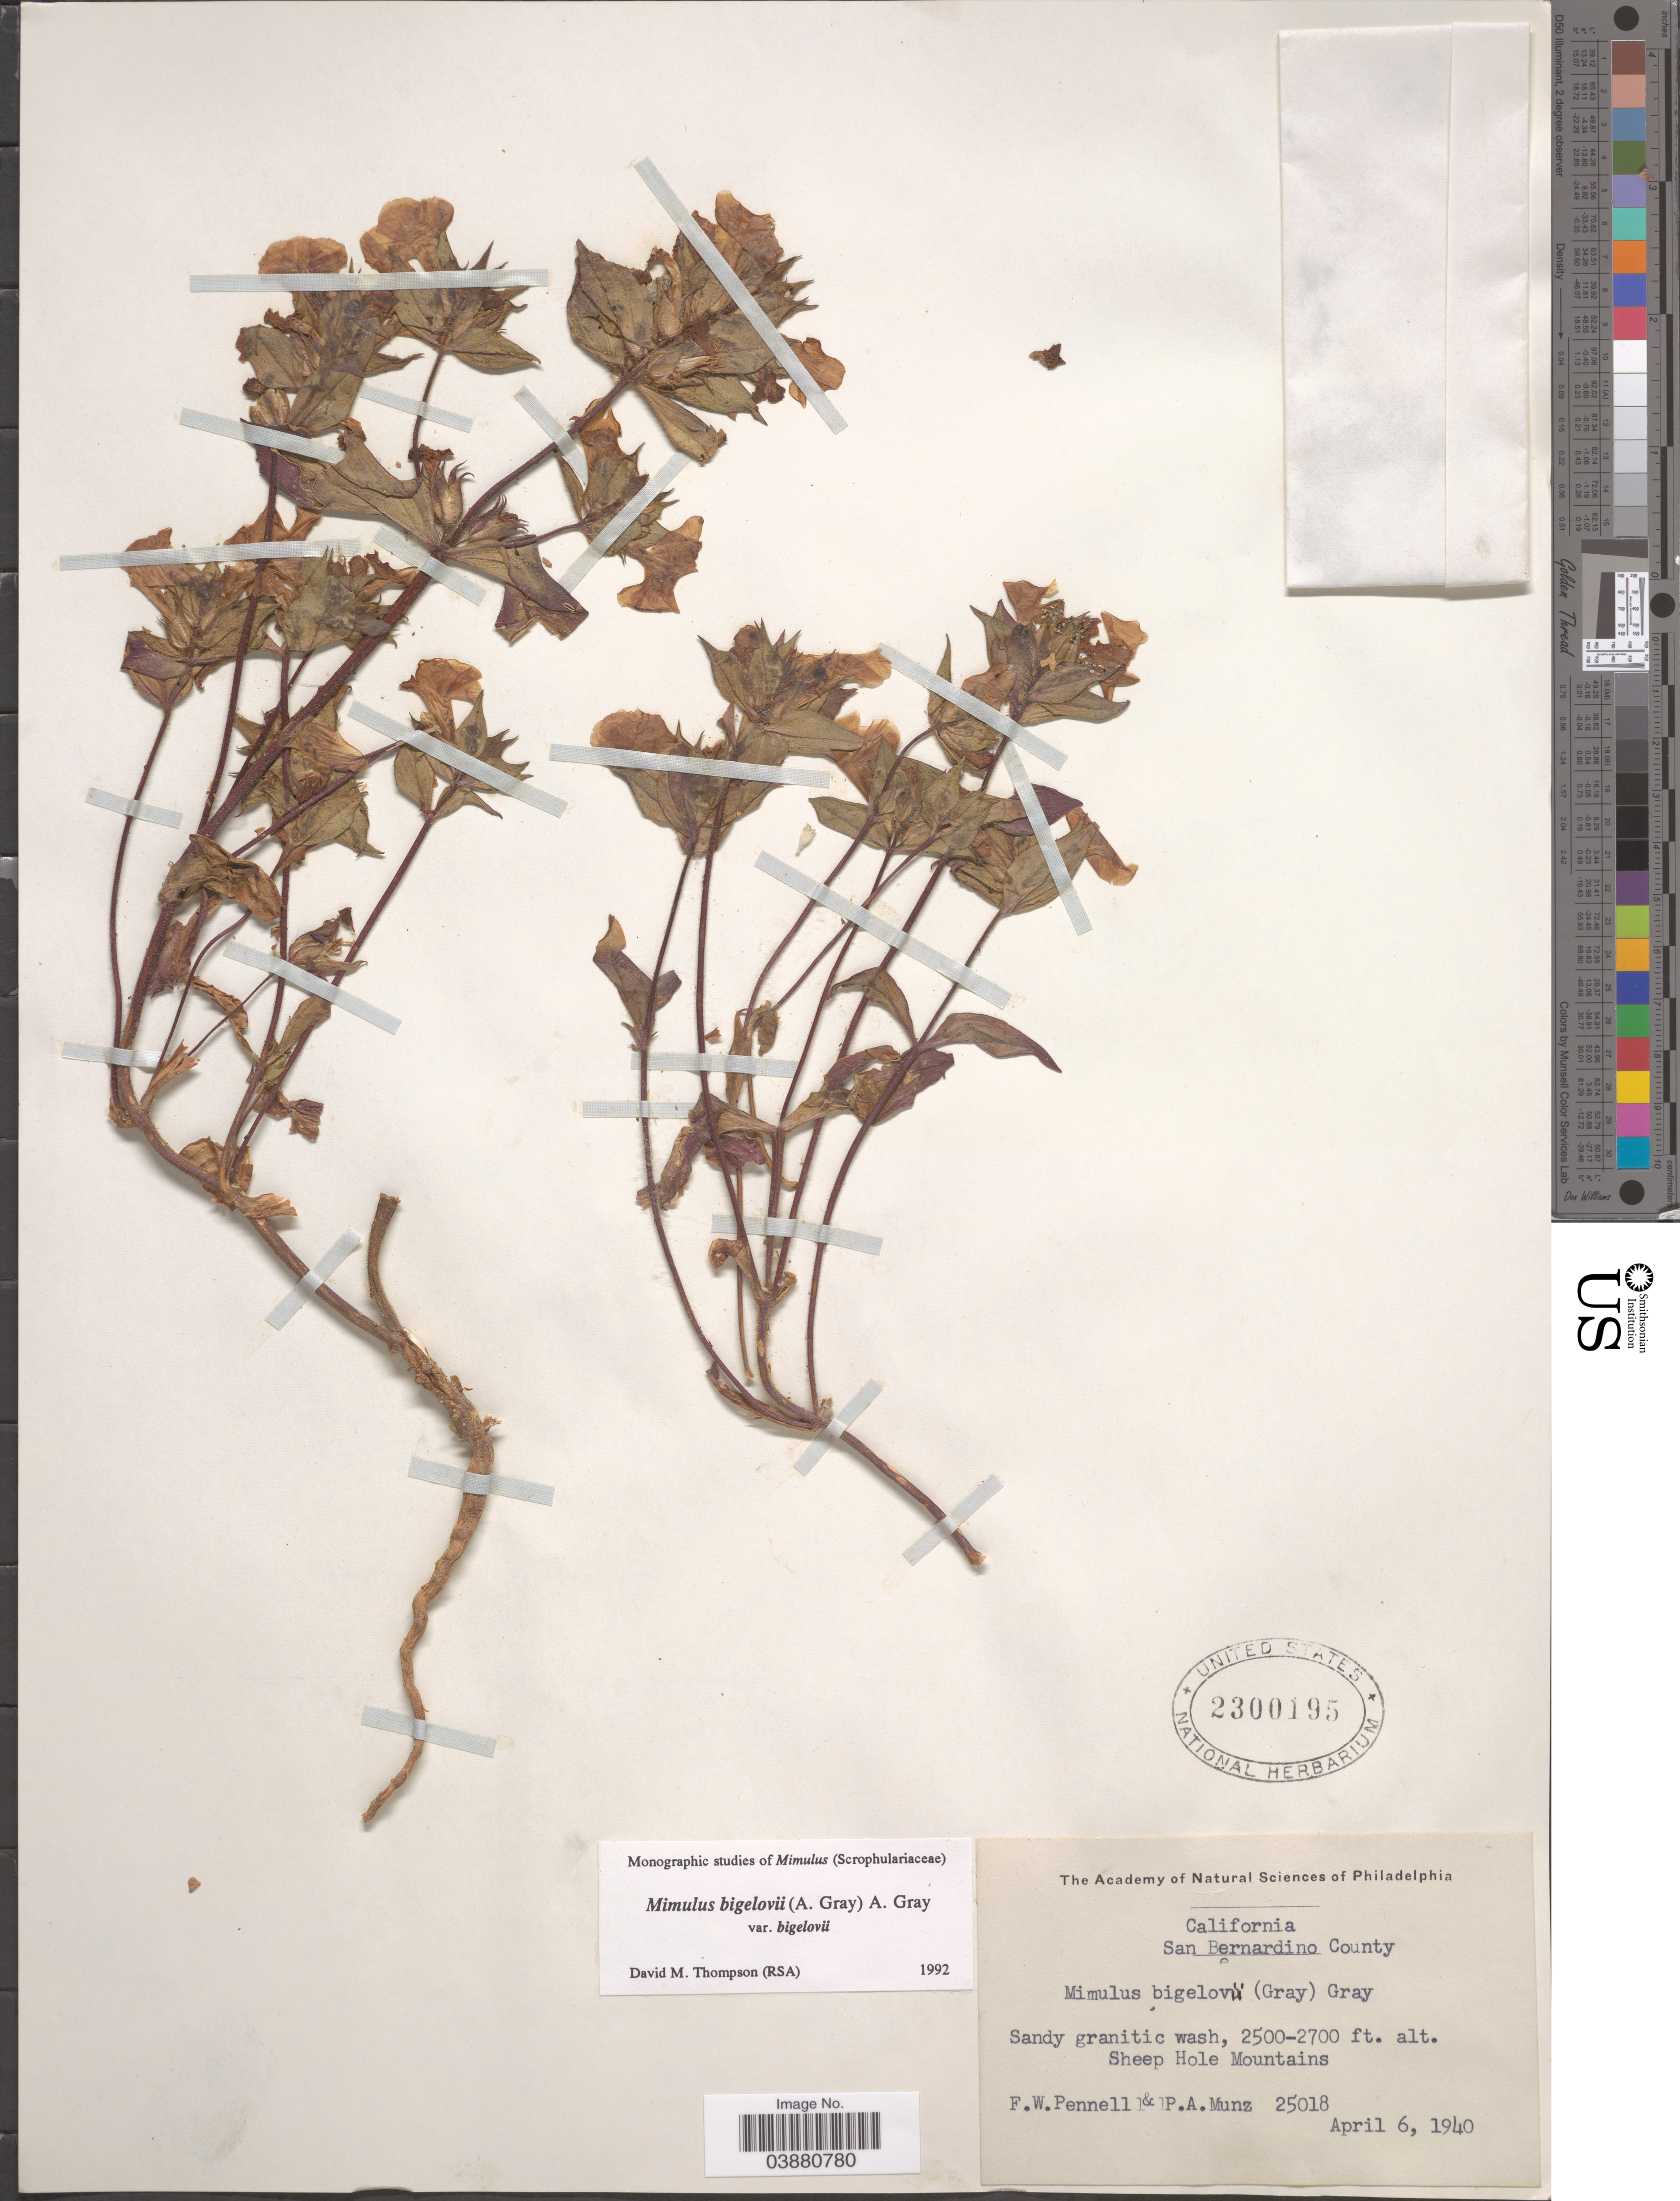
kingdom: Plantae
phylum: Tracheophyta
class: Magnoliopsida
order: Lamiales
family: Phrymaceae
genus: Mimulus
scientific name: Mimulus bigelovii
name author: (A. Gray) G.L. Nesom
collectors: F. W. Pennell & P. A. Munz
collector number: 25018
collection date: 1940-04-06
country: United States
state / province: California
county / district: San Bernardino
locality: San Bernardino County. Sandy granitic was, Sheep Hole Mountains.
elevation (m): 762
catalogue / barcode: US 2300195